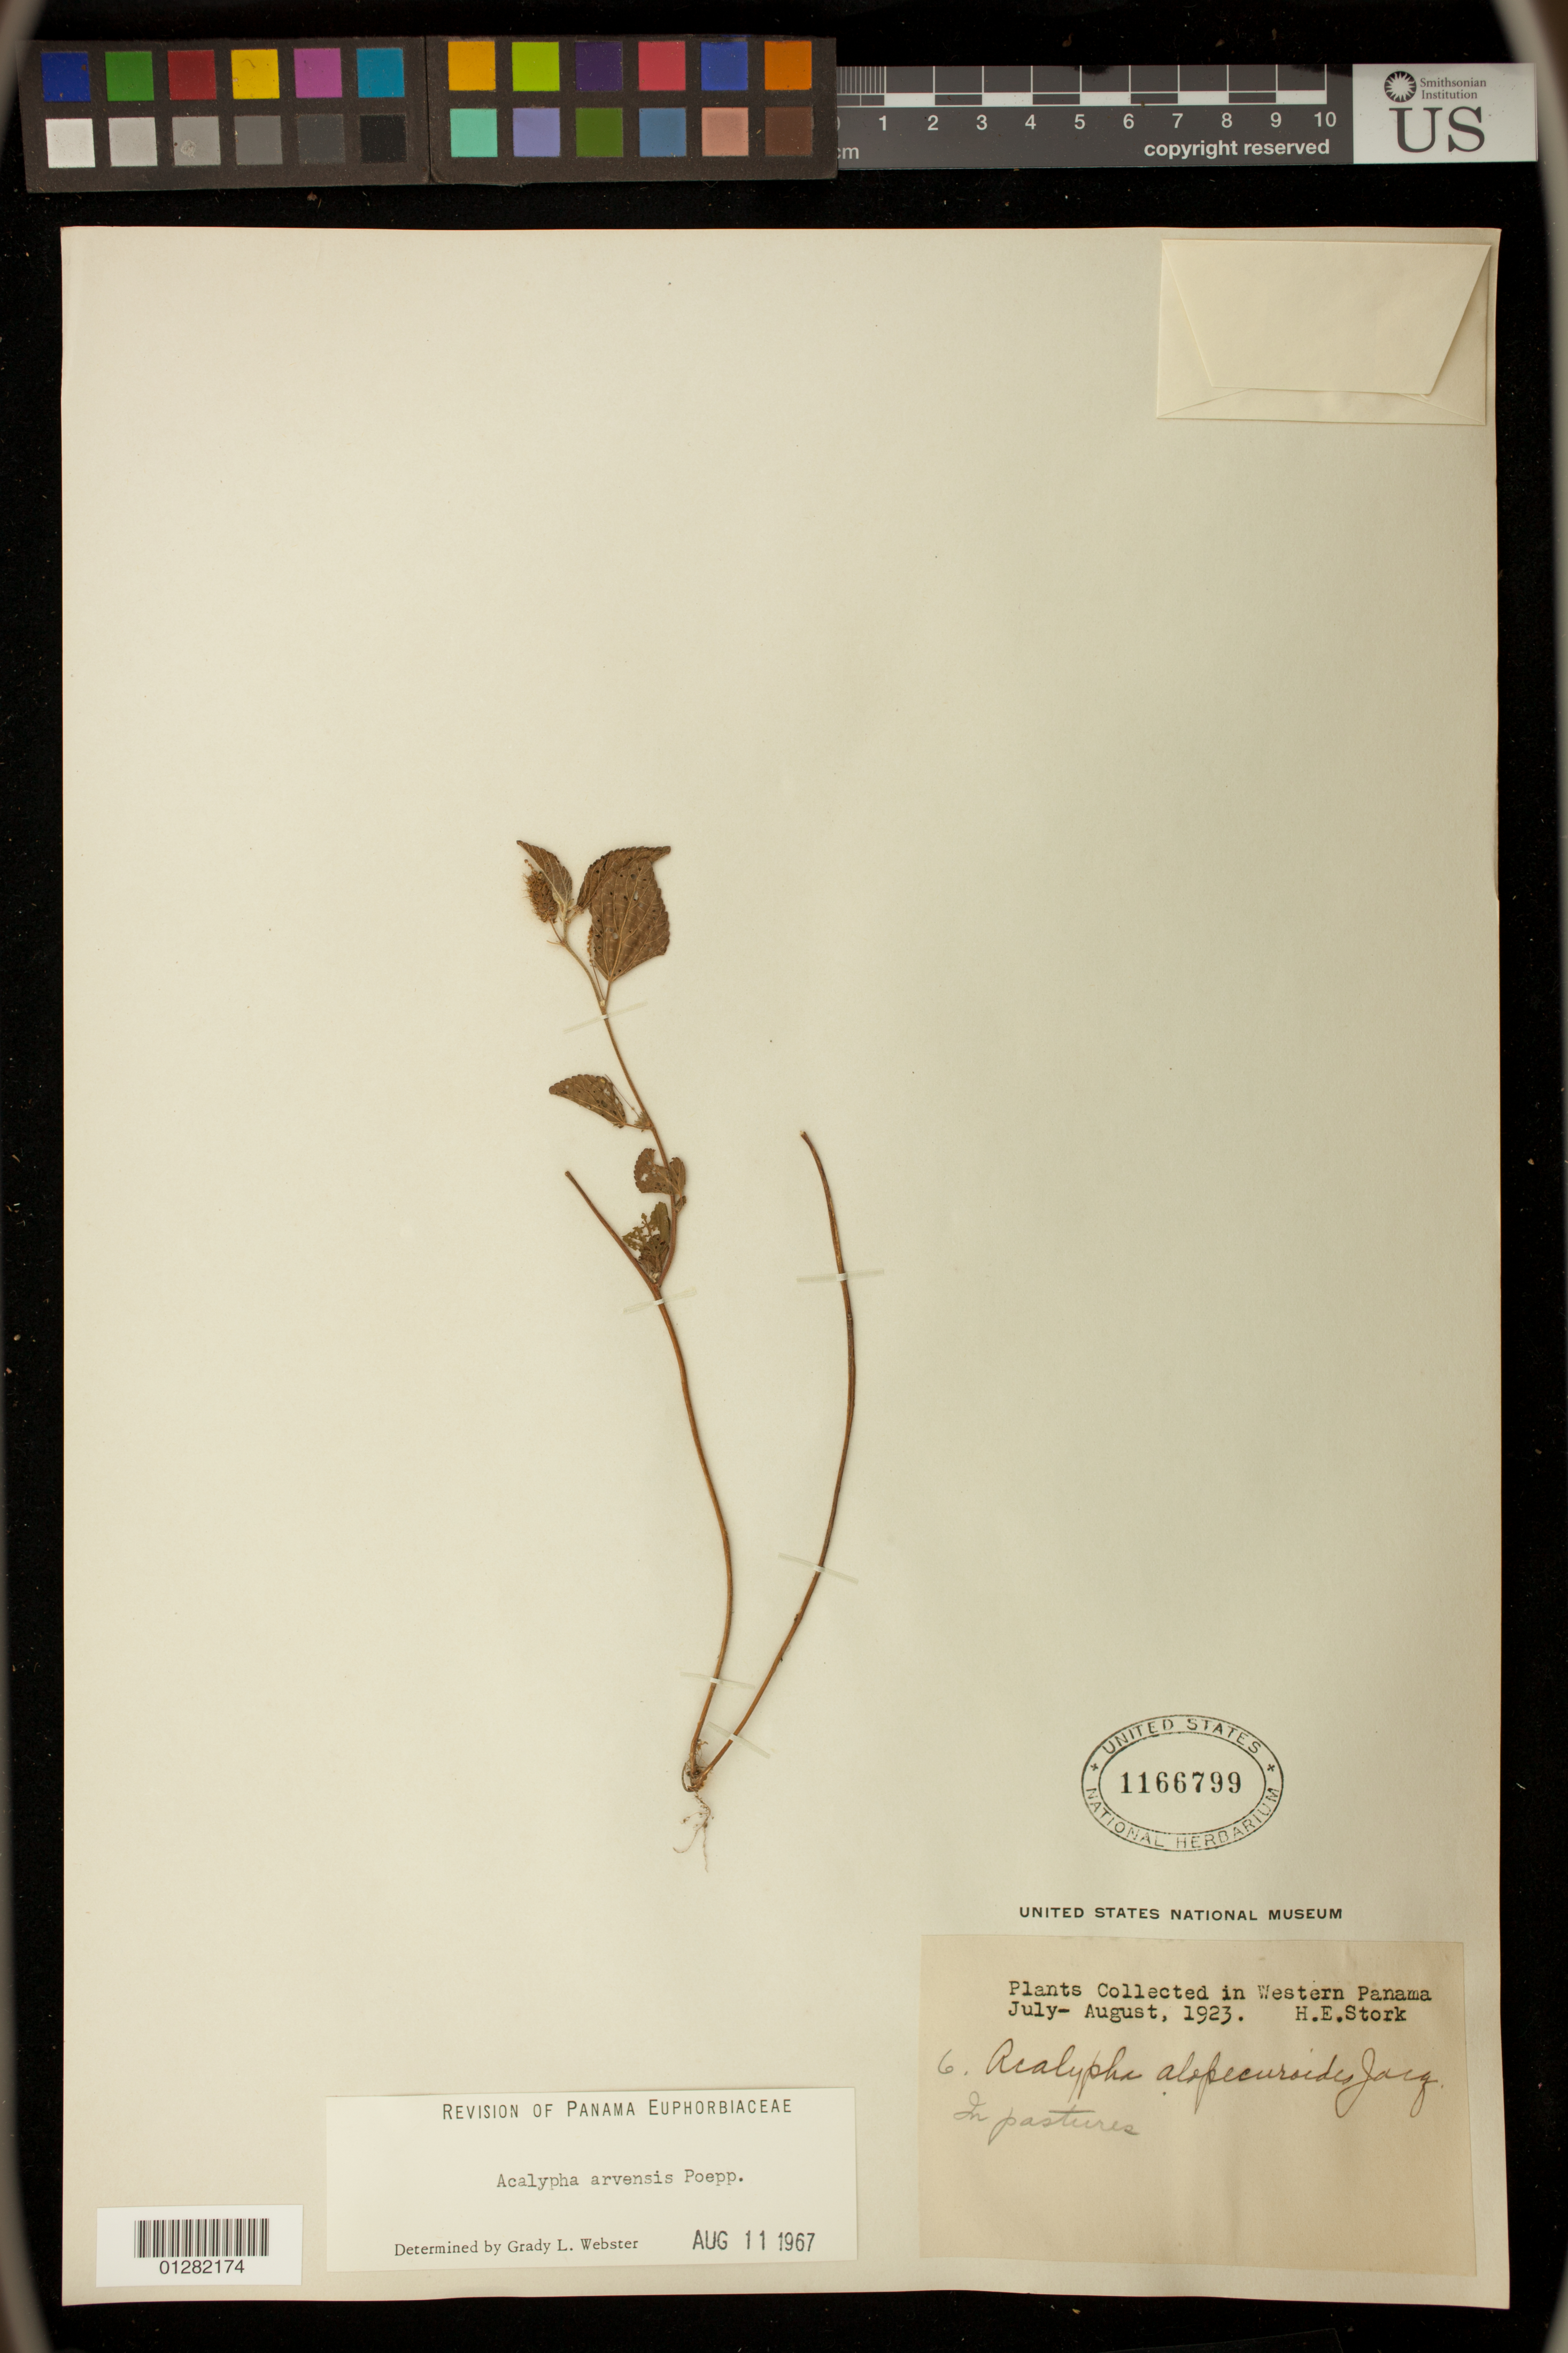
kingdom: Plantae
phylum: Tracheophyta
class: Magnoliopsida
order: Malpighiales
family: Euphorbiaceae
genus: Acalypha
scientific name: Acalypha arvensis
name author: Poepp.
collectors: H. E. Stork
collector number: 6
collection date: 1923-07/1923-08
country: Panama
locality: Western Panama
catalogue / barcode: US 1166799